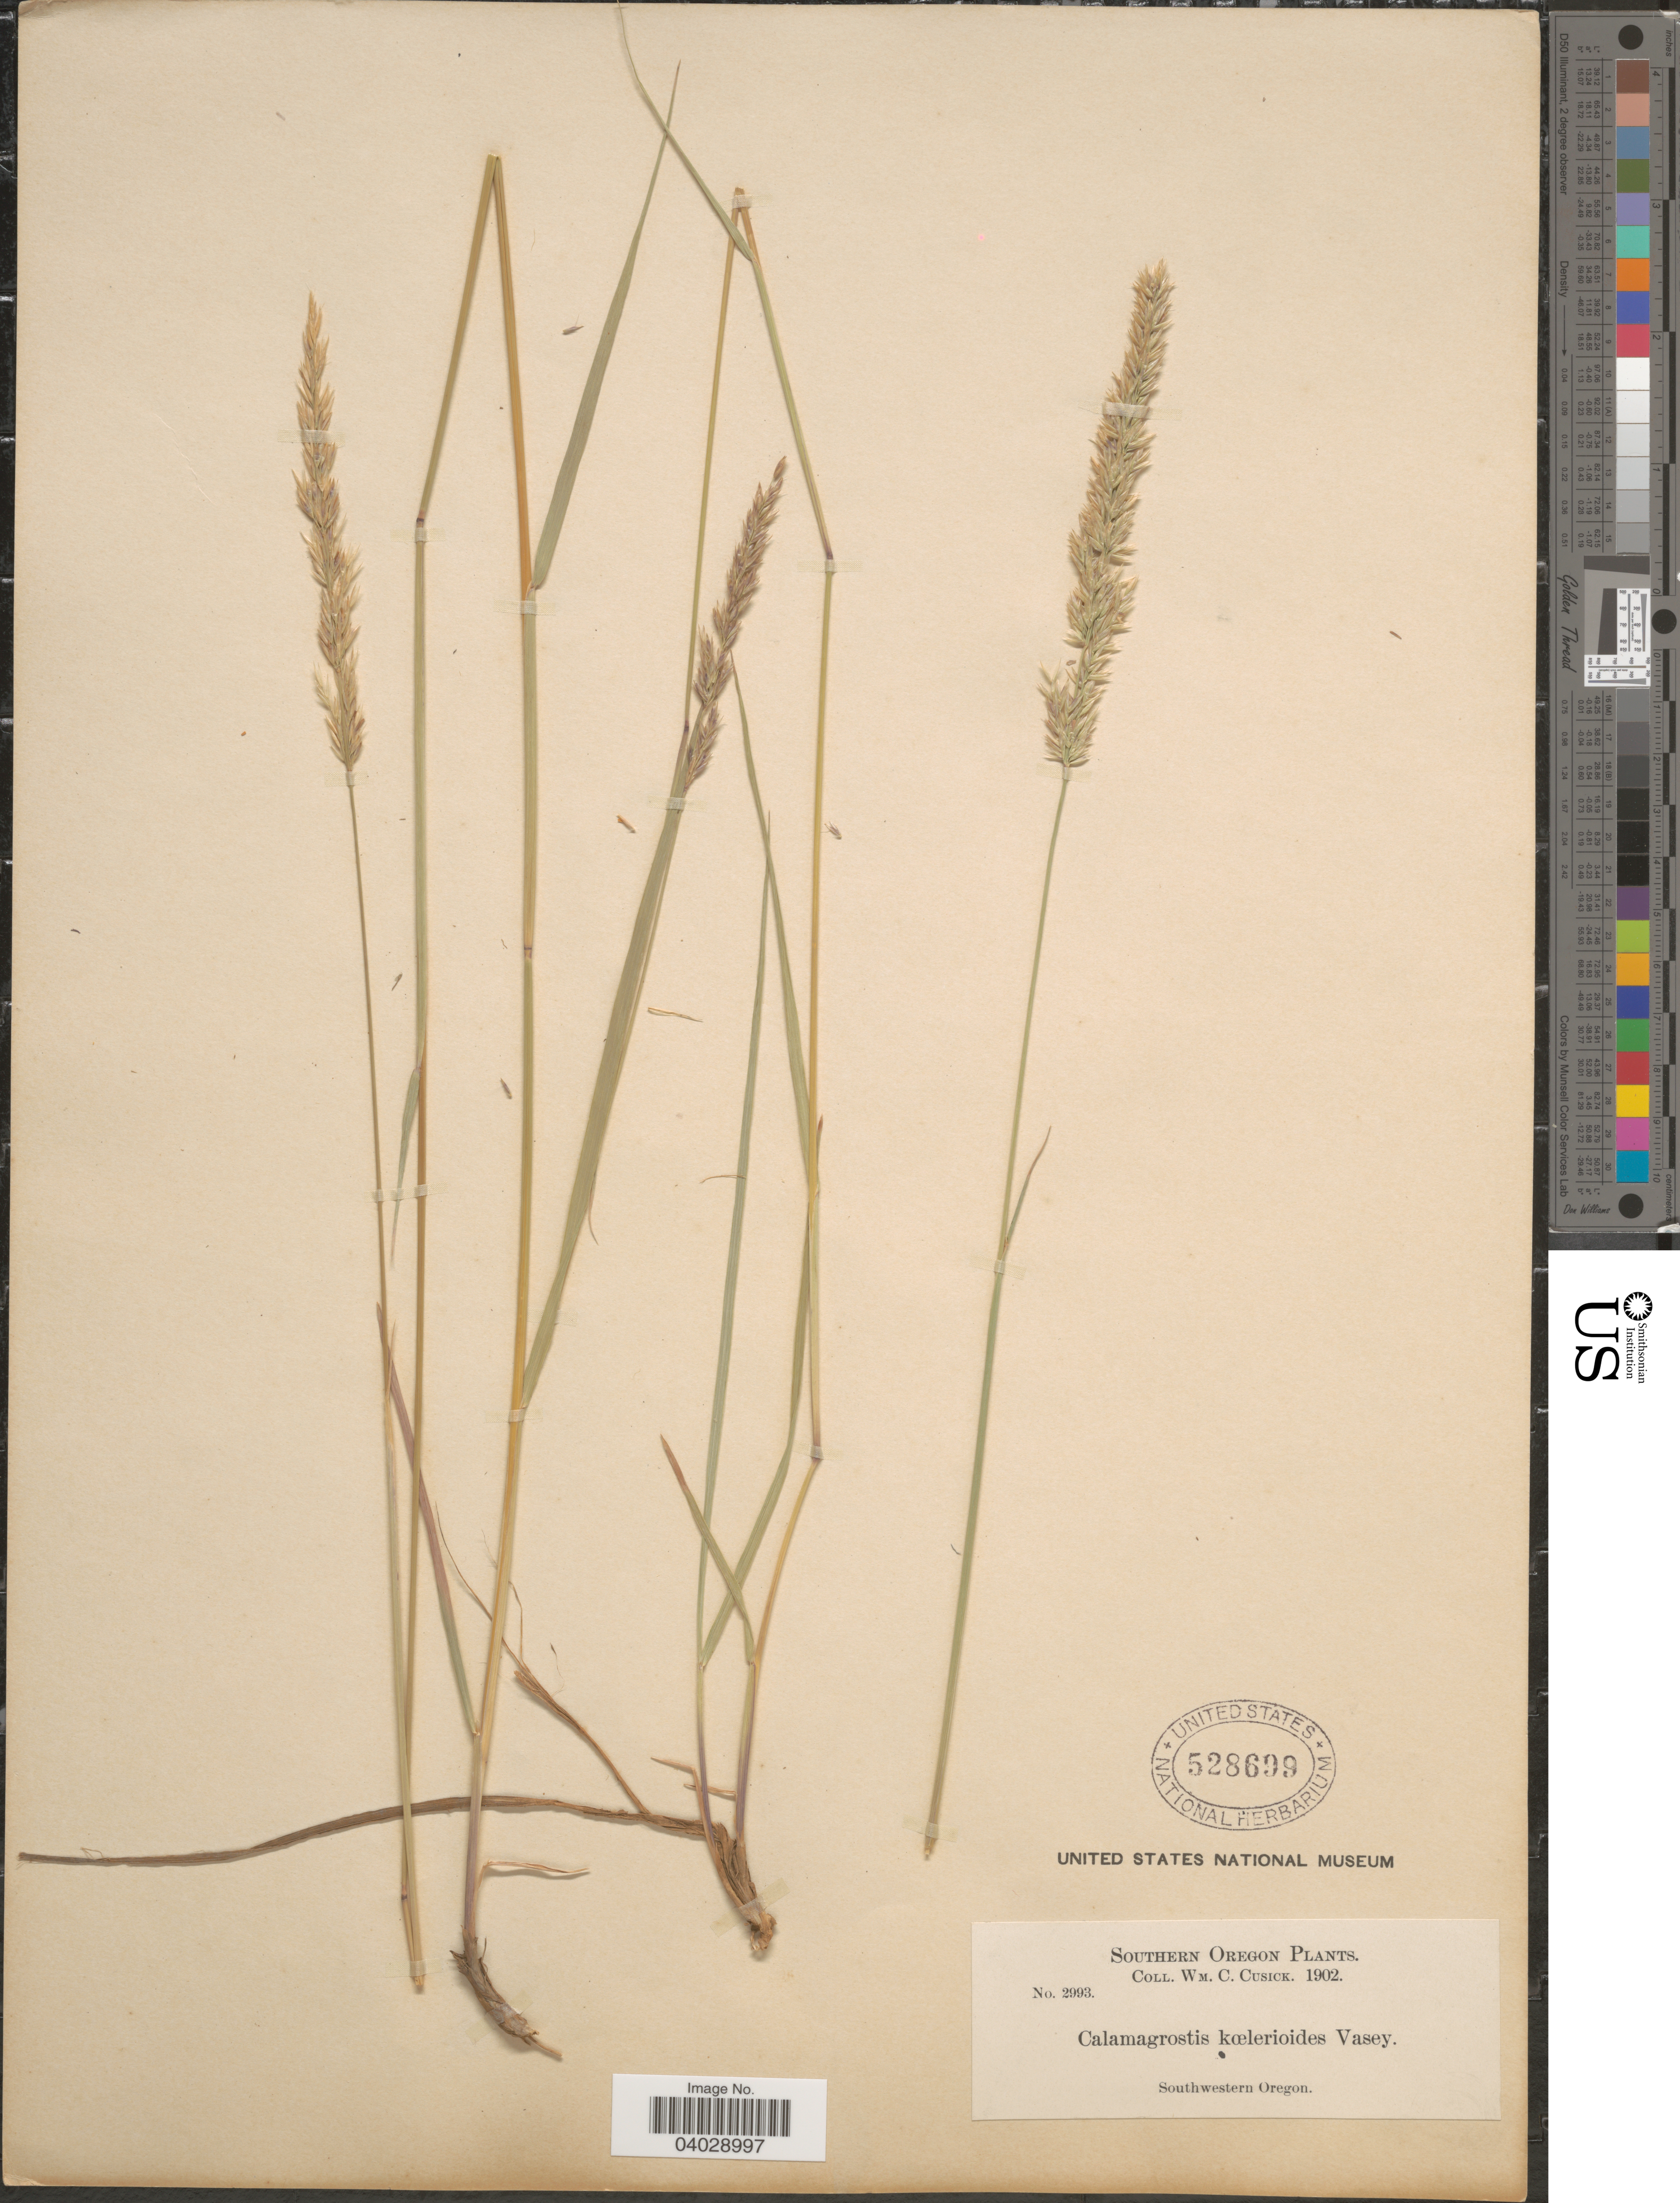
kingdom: Plantae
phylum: Tracheophyta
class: Liliopsida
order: Poales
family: Poaceae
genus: Calamagrostis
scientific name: Calamagrostis koelerioides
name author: Vasey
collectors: W. C. Cusick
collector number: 2993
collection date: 1902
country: United States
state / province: Oregon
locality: Southwestern Oregon.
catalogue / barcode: US 528699